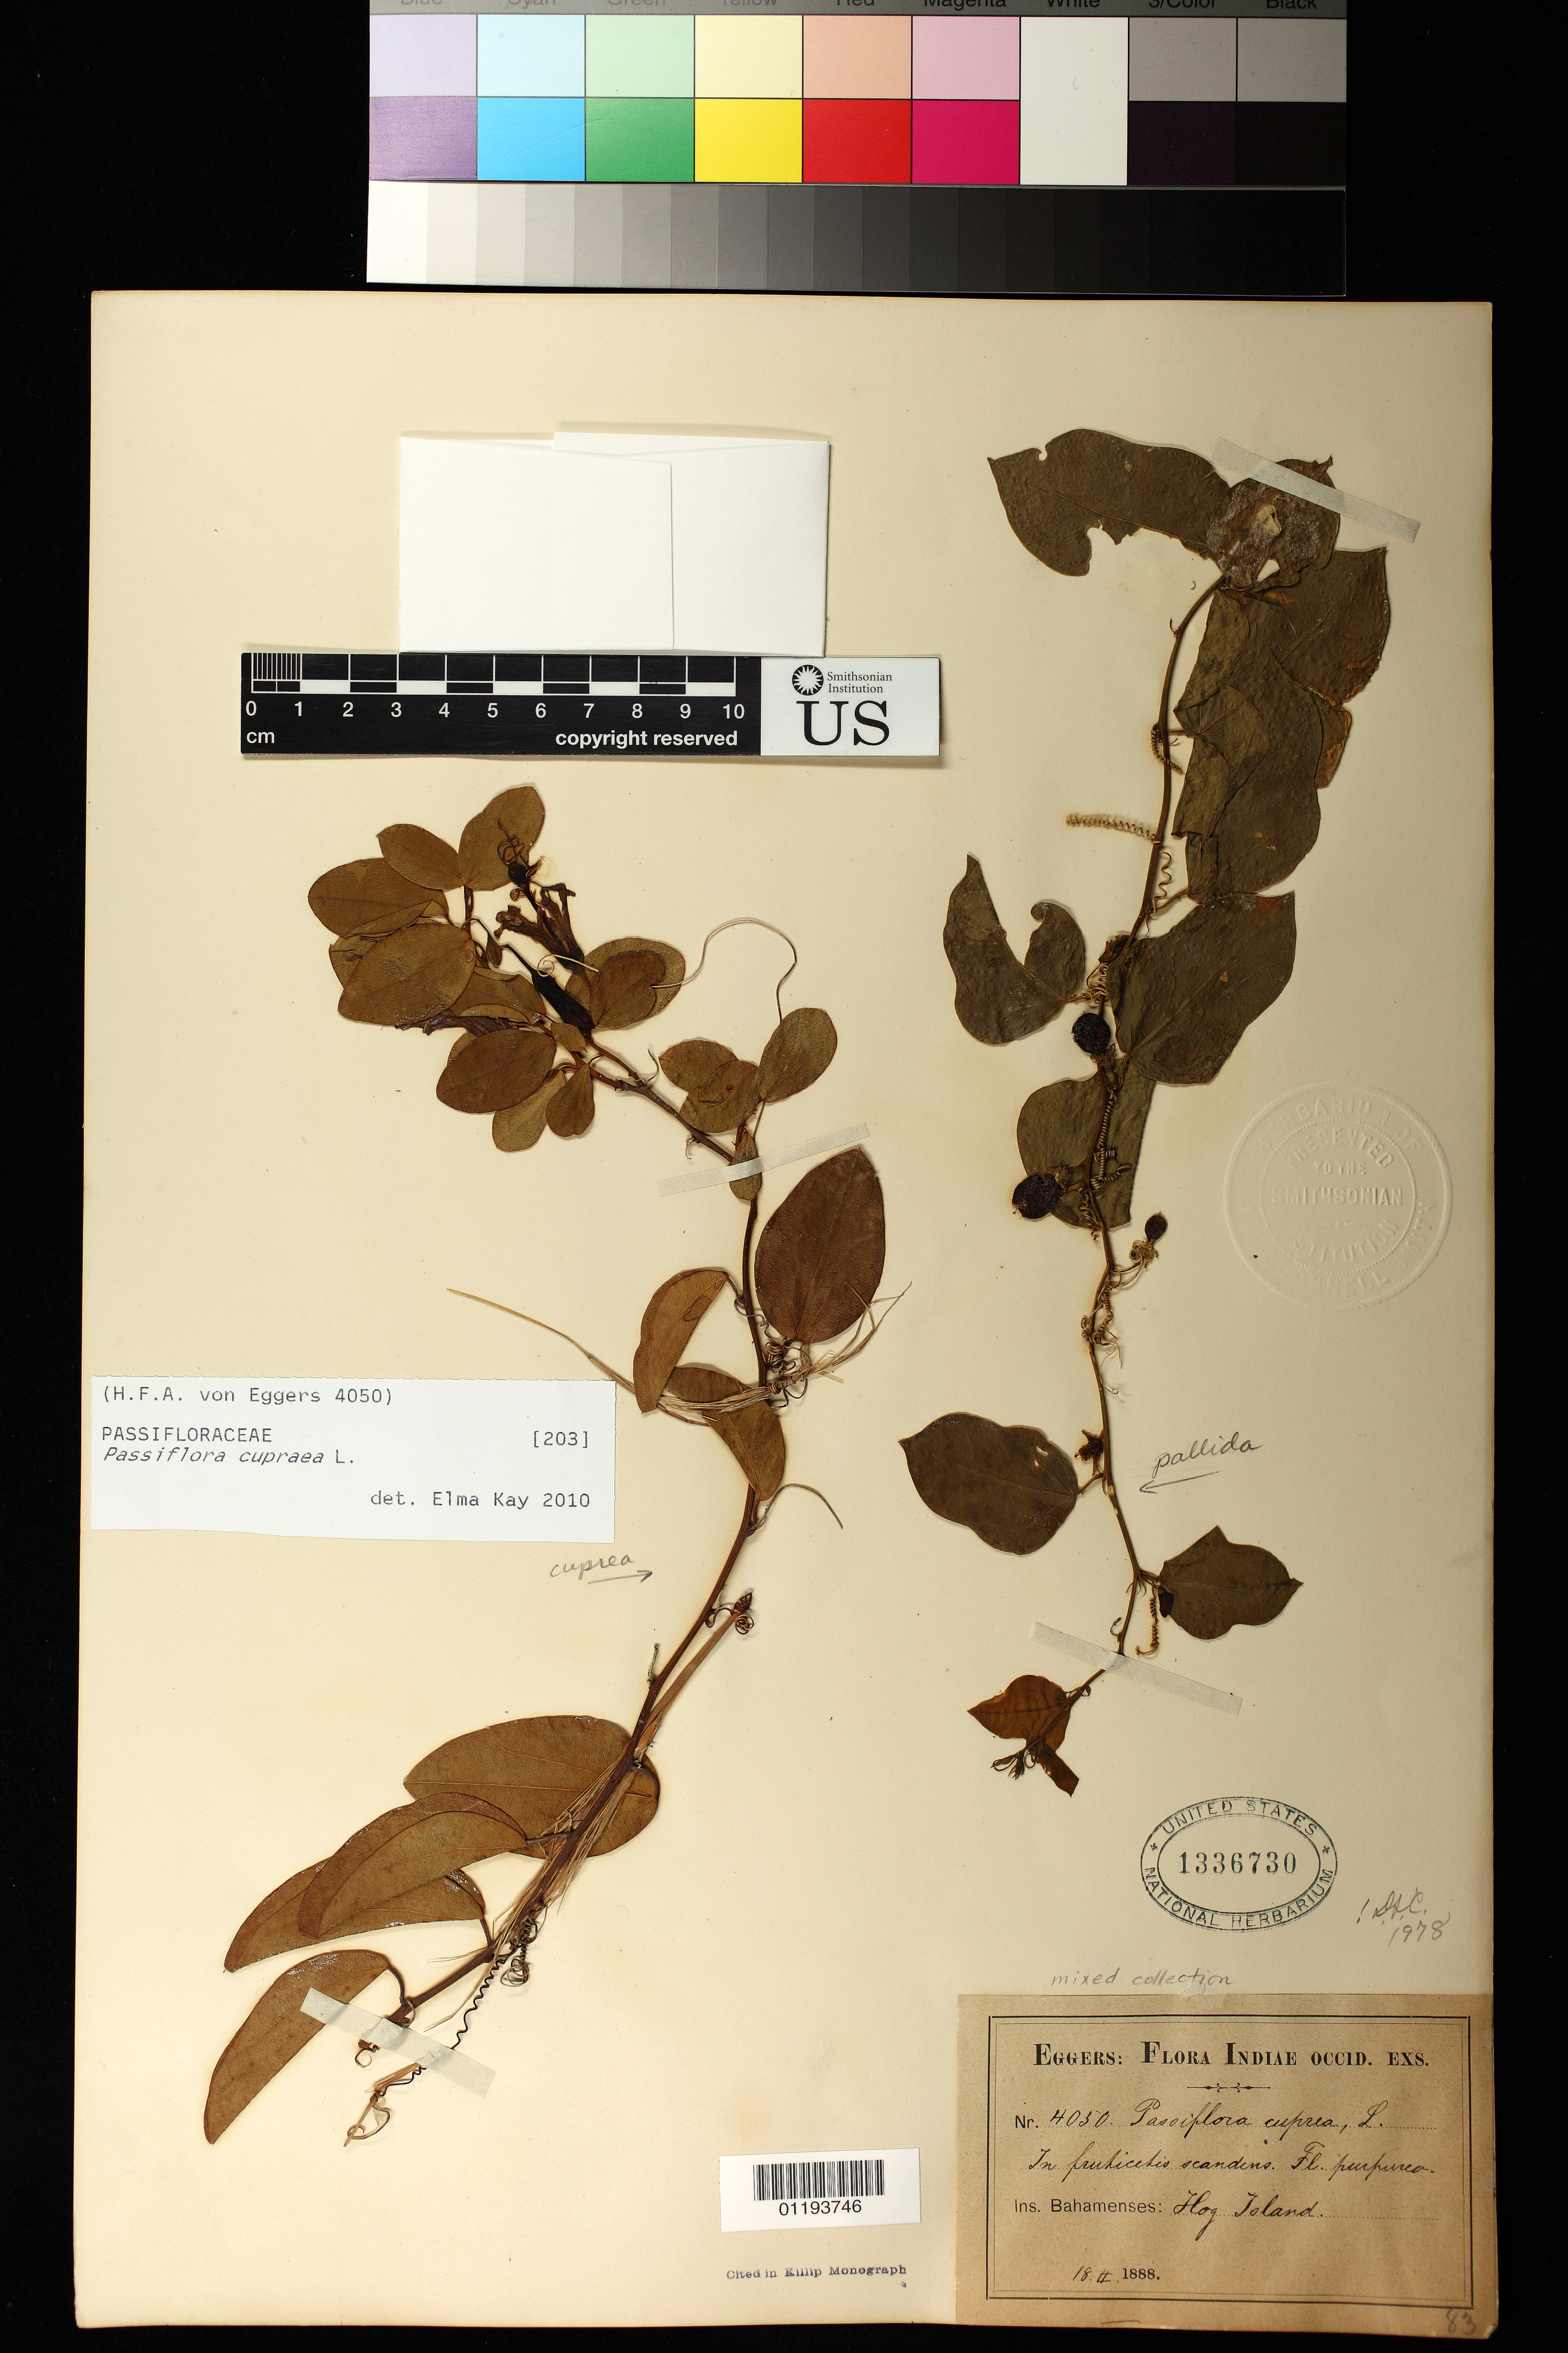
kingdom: Plantae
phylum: Tracheophyta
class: Magnoliopsida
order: Malpighiales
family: Passifloraceae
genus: Passiflora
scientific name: Passiflora cupraea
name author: L.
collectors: H. F. A. von Eggers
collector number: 4050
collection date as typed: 1888 Feb 18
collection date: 1888-02-18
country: Bahamas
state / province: Exuma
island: Hog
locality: Hog Island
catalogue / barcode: US 1336730